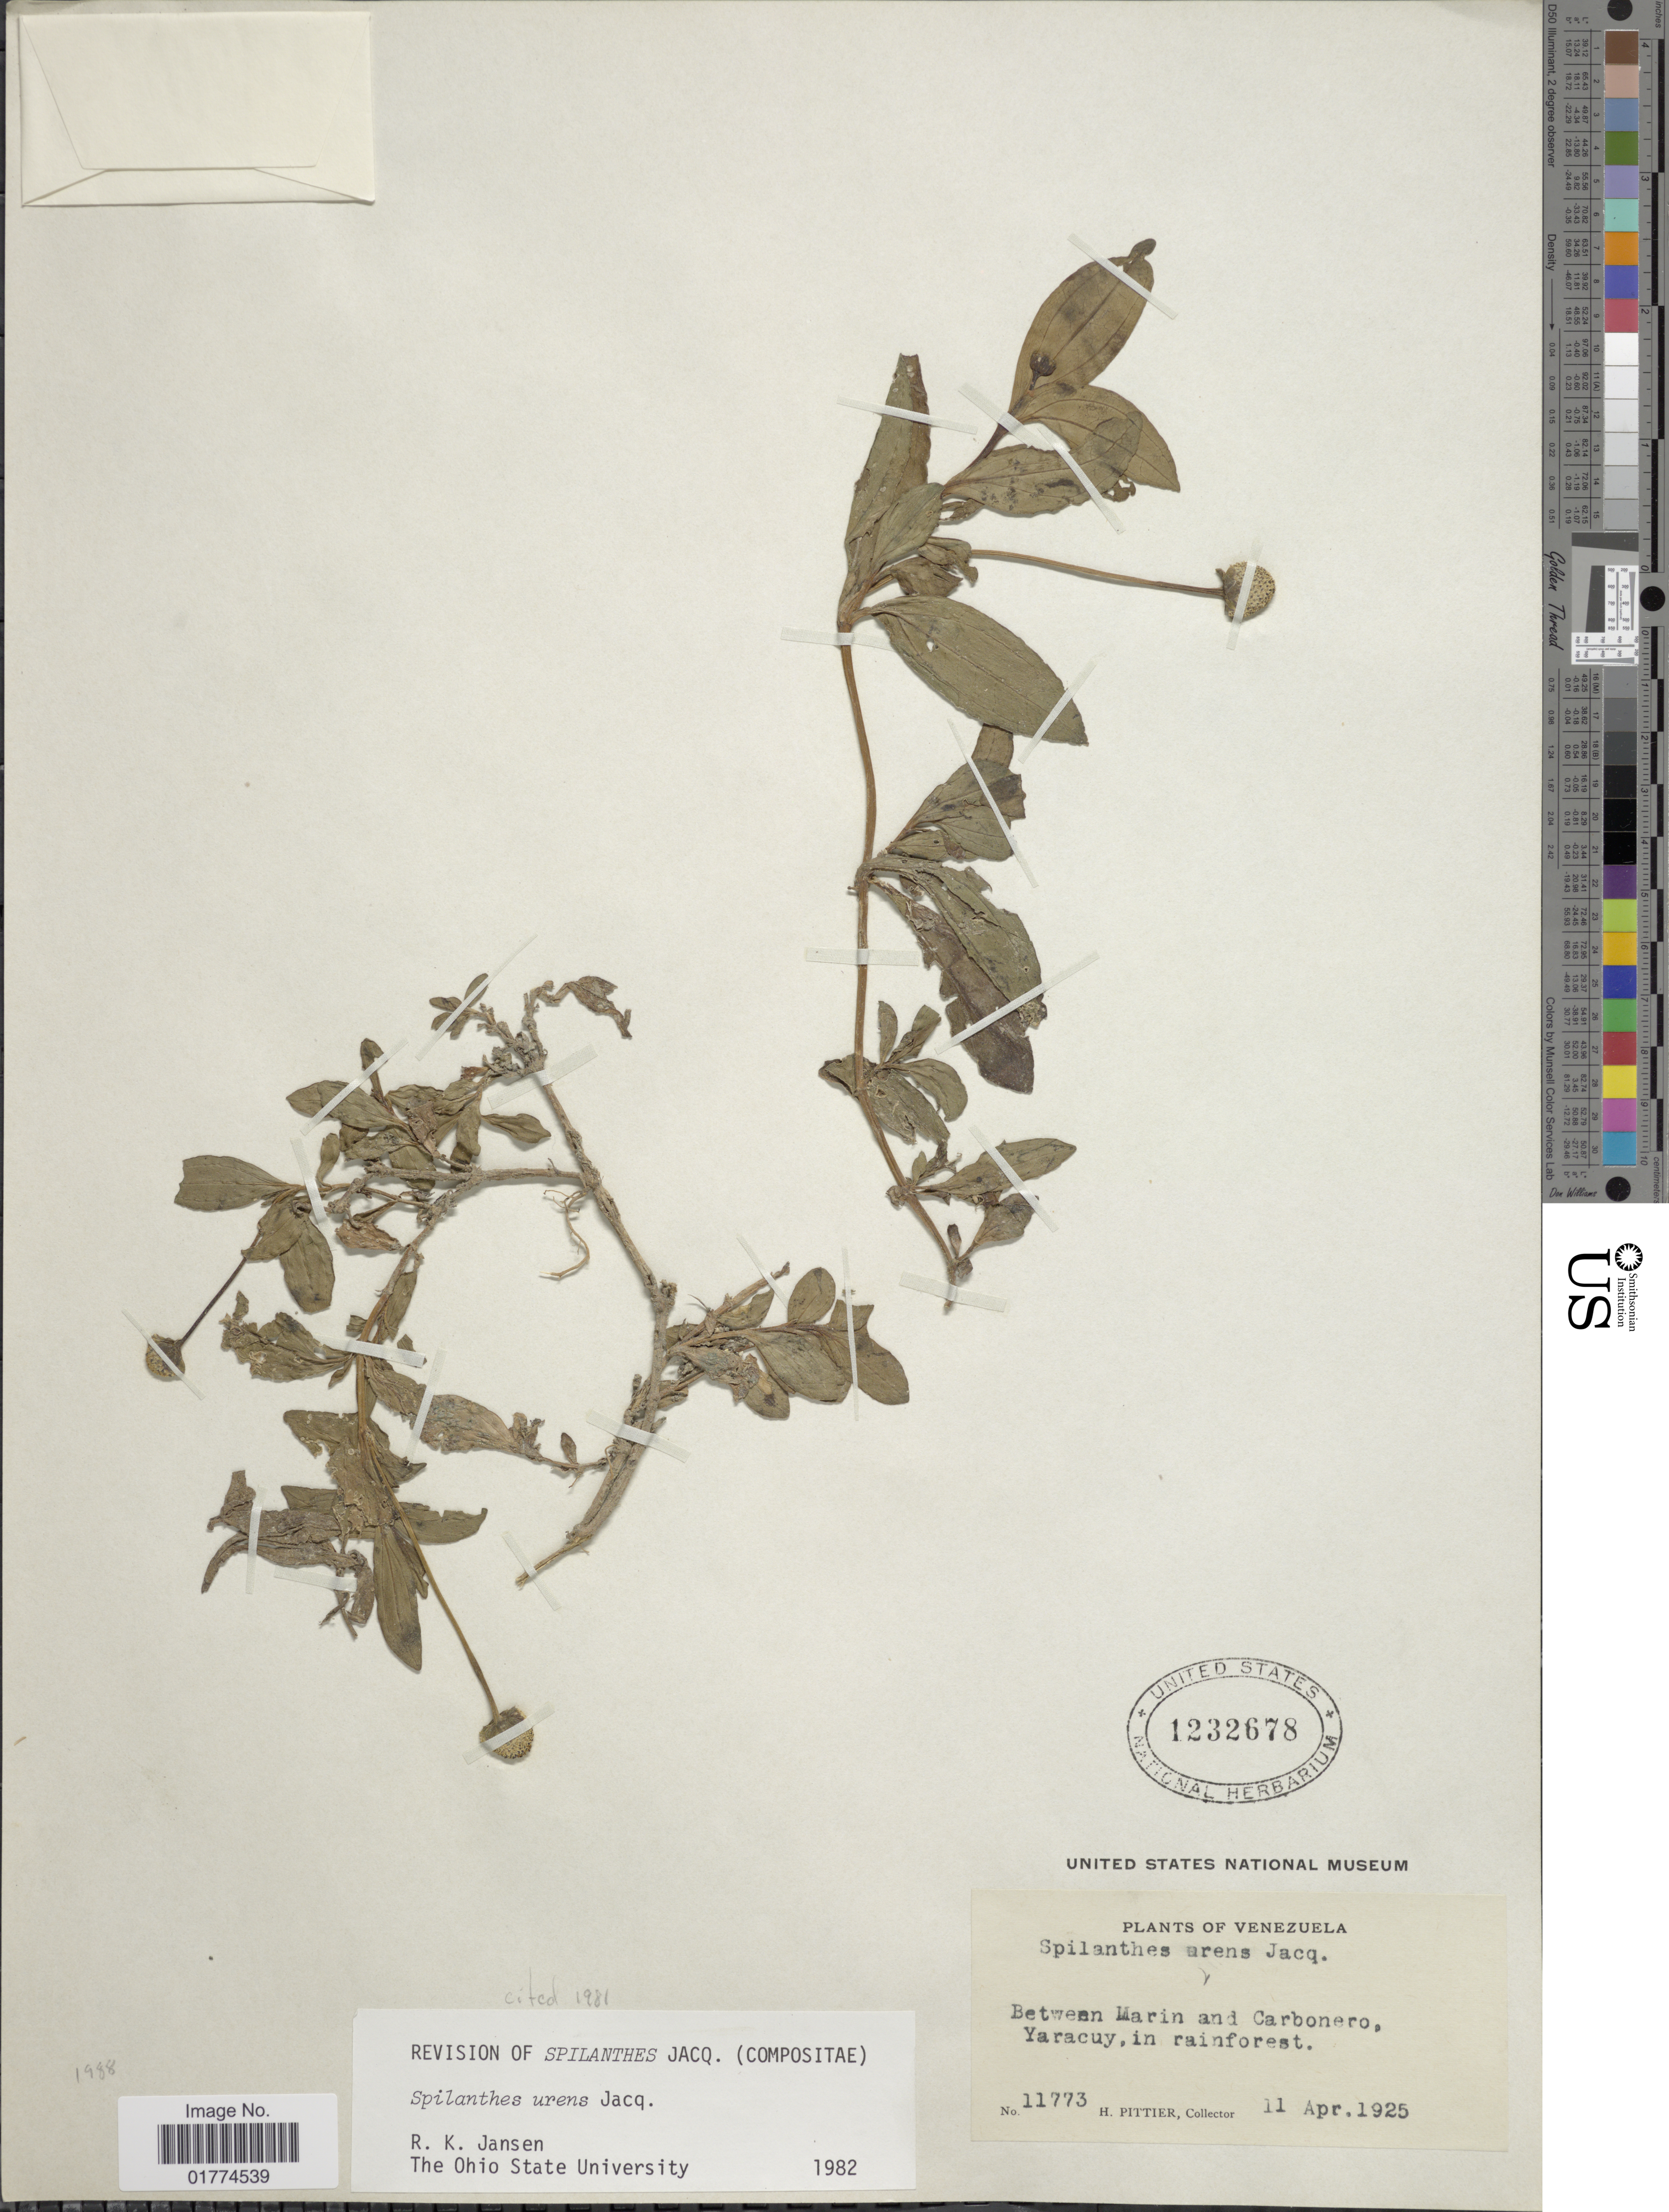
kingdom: Plantae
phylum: Tracheophyta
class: Magnoliopsida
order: Asterales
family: Asteraceae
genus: Spilanthes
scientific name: Spilanthes urens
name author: Jacq.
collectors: H. F. Pittier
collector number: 11773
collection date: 1925-04-11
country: Venezuela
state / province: Yaracuy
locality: Between Marin and Carbonero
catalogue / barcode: US 1232678